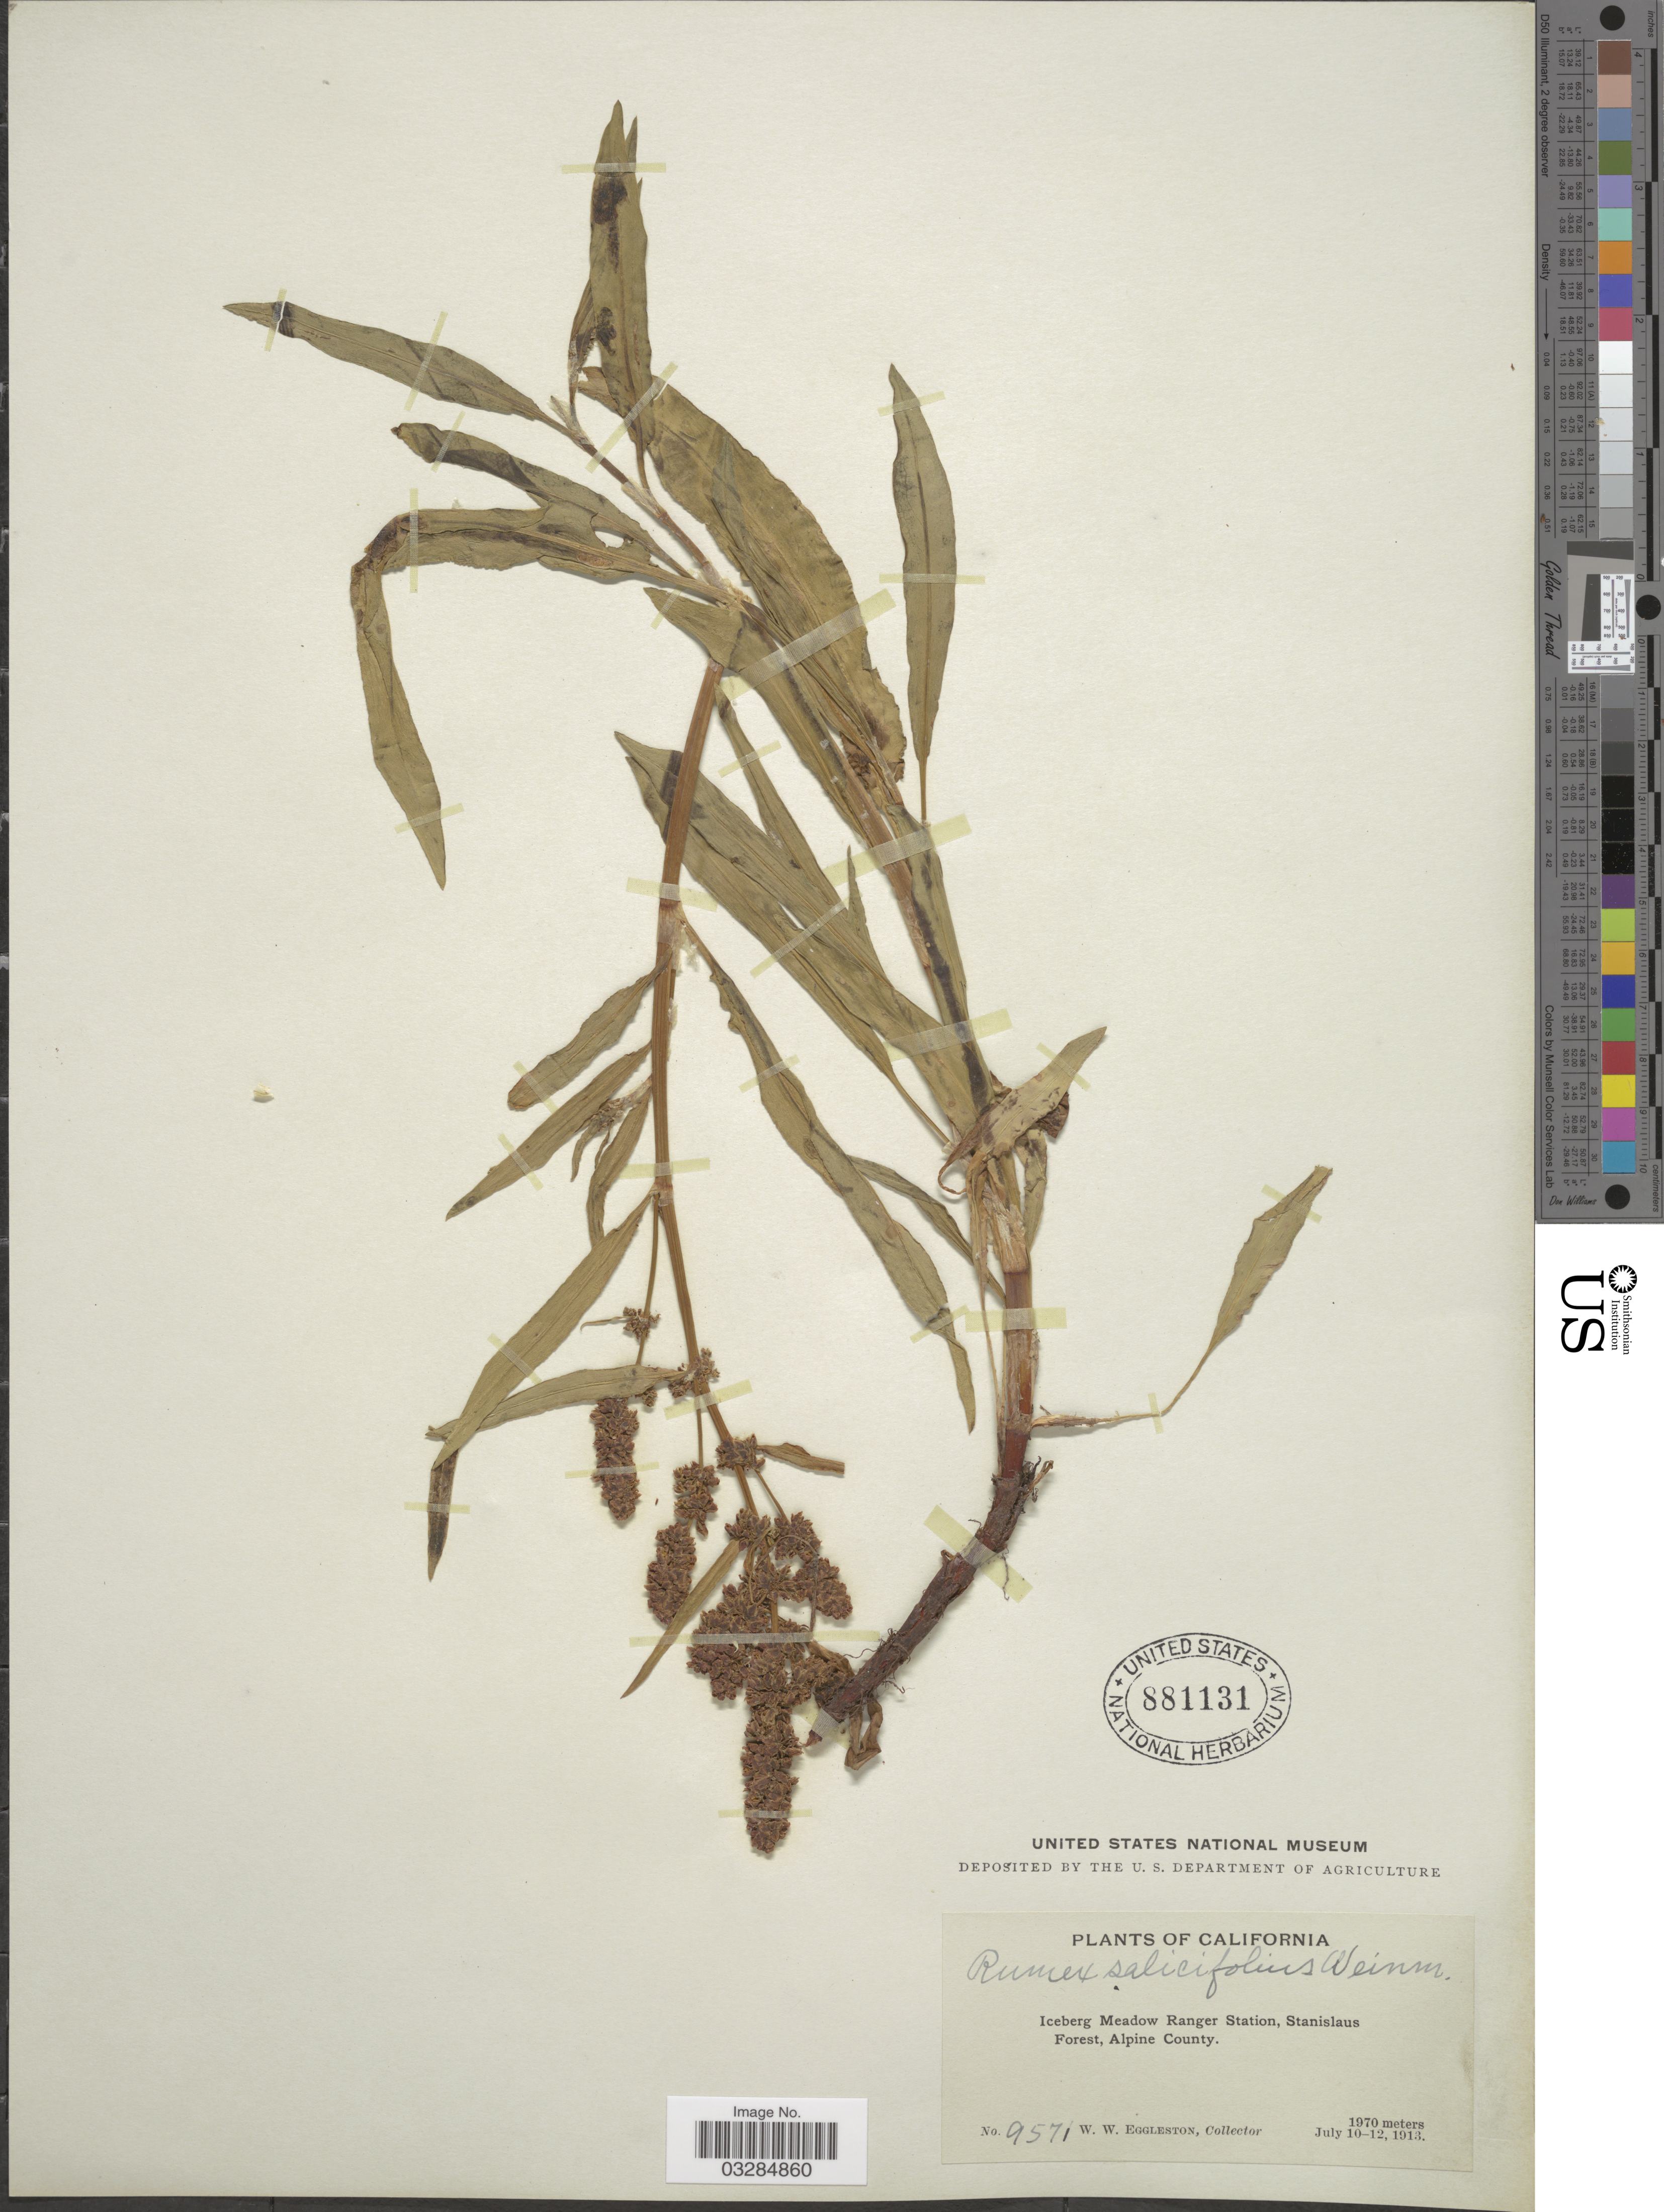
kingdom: Plantae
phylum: Tracheophyta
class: Magnoliopsida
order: Caryophyllales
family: Polygonaceae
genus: Rumex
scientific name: Rumex triangulivalvis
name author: (Danser) Rech. f.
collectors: W. W. Eggleston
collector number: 9571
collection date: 1913-07-10/1913-07-12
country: United States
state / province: California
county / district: Alpine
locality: Iceberg Meadow Ranger Station, Stanislaus Forest, Alpine County.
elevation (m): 1970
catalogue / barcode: US 881131